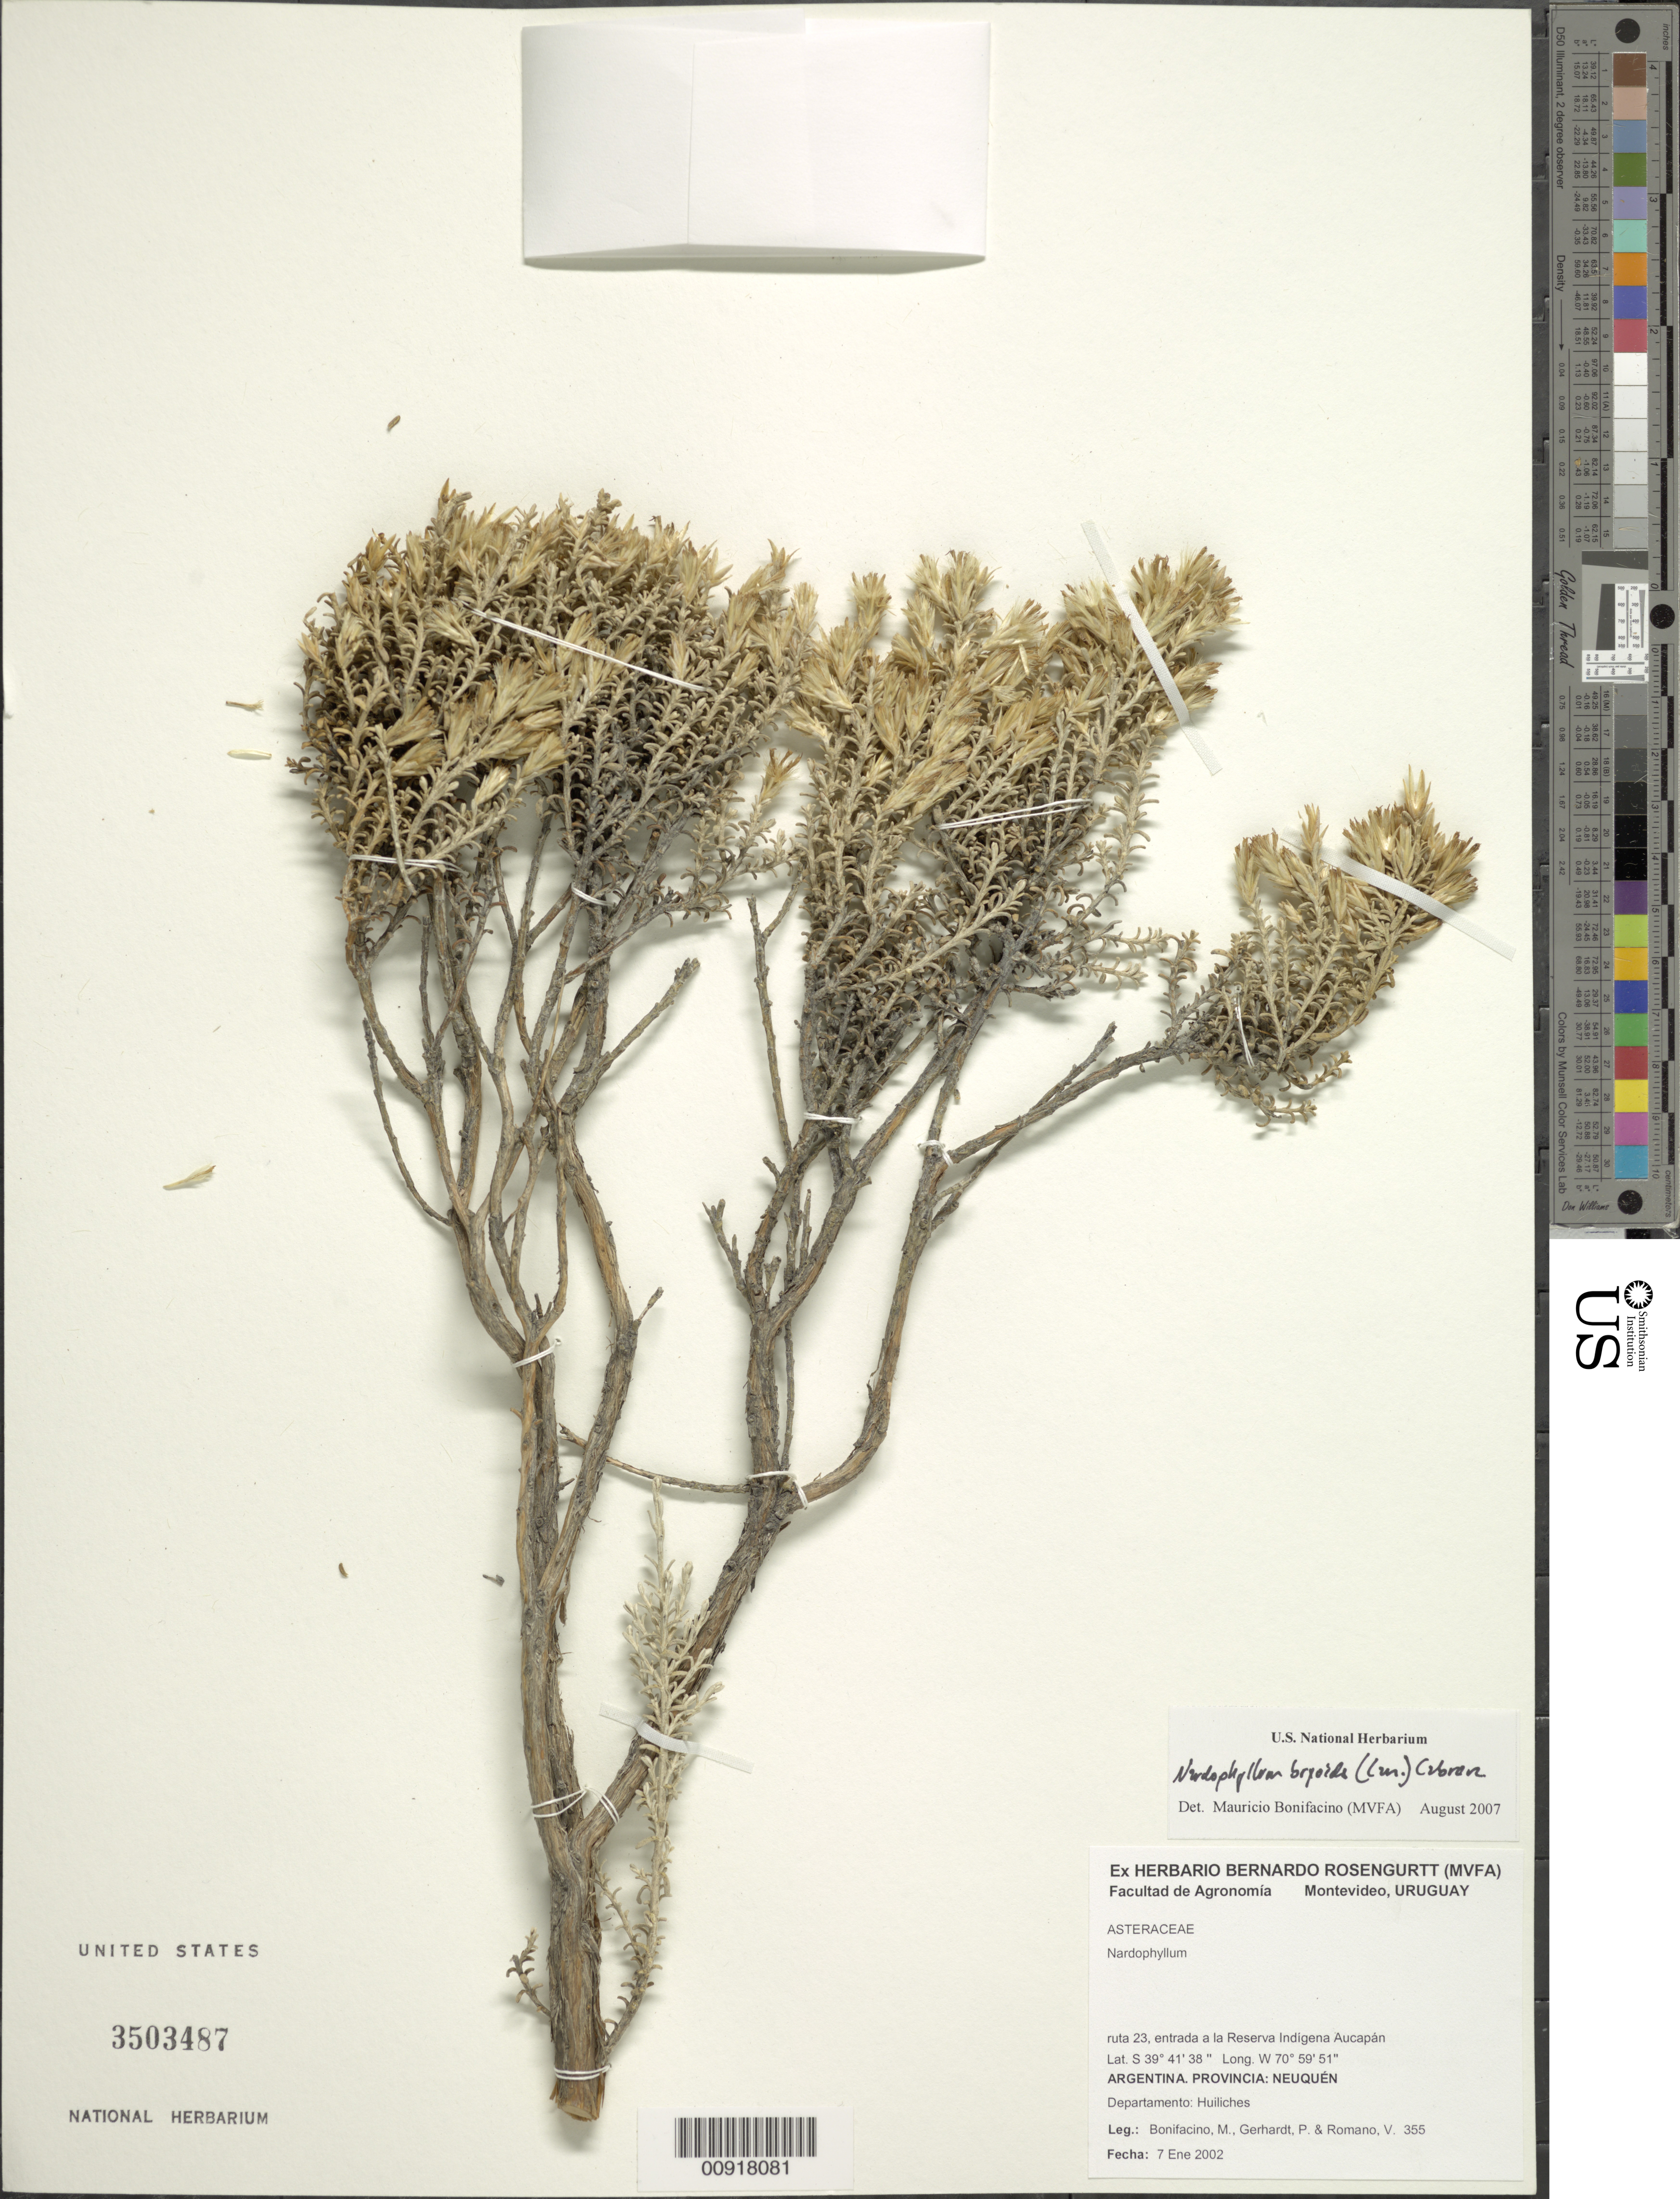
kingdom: Plantae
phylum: Tracheophyta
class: Magnoliopsida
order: Asterales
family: Asteraceae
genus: Nardophyllum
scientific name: Nardophyllum bryoides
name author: (Lam.) Cabrera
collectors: M. Bonifacino, P. Gerhardt & V. Romano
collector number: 0355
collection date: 2002-01-07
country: Argentina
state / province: Neuquén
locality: Dpto. Huiliches, Ruta 23, entrada a Reserva Indigena Acuapán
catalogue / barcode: US 3503487